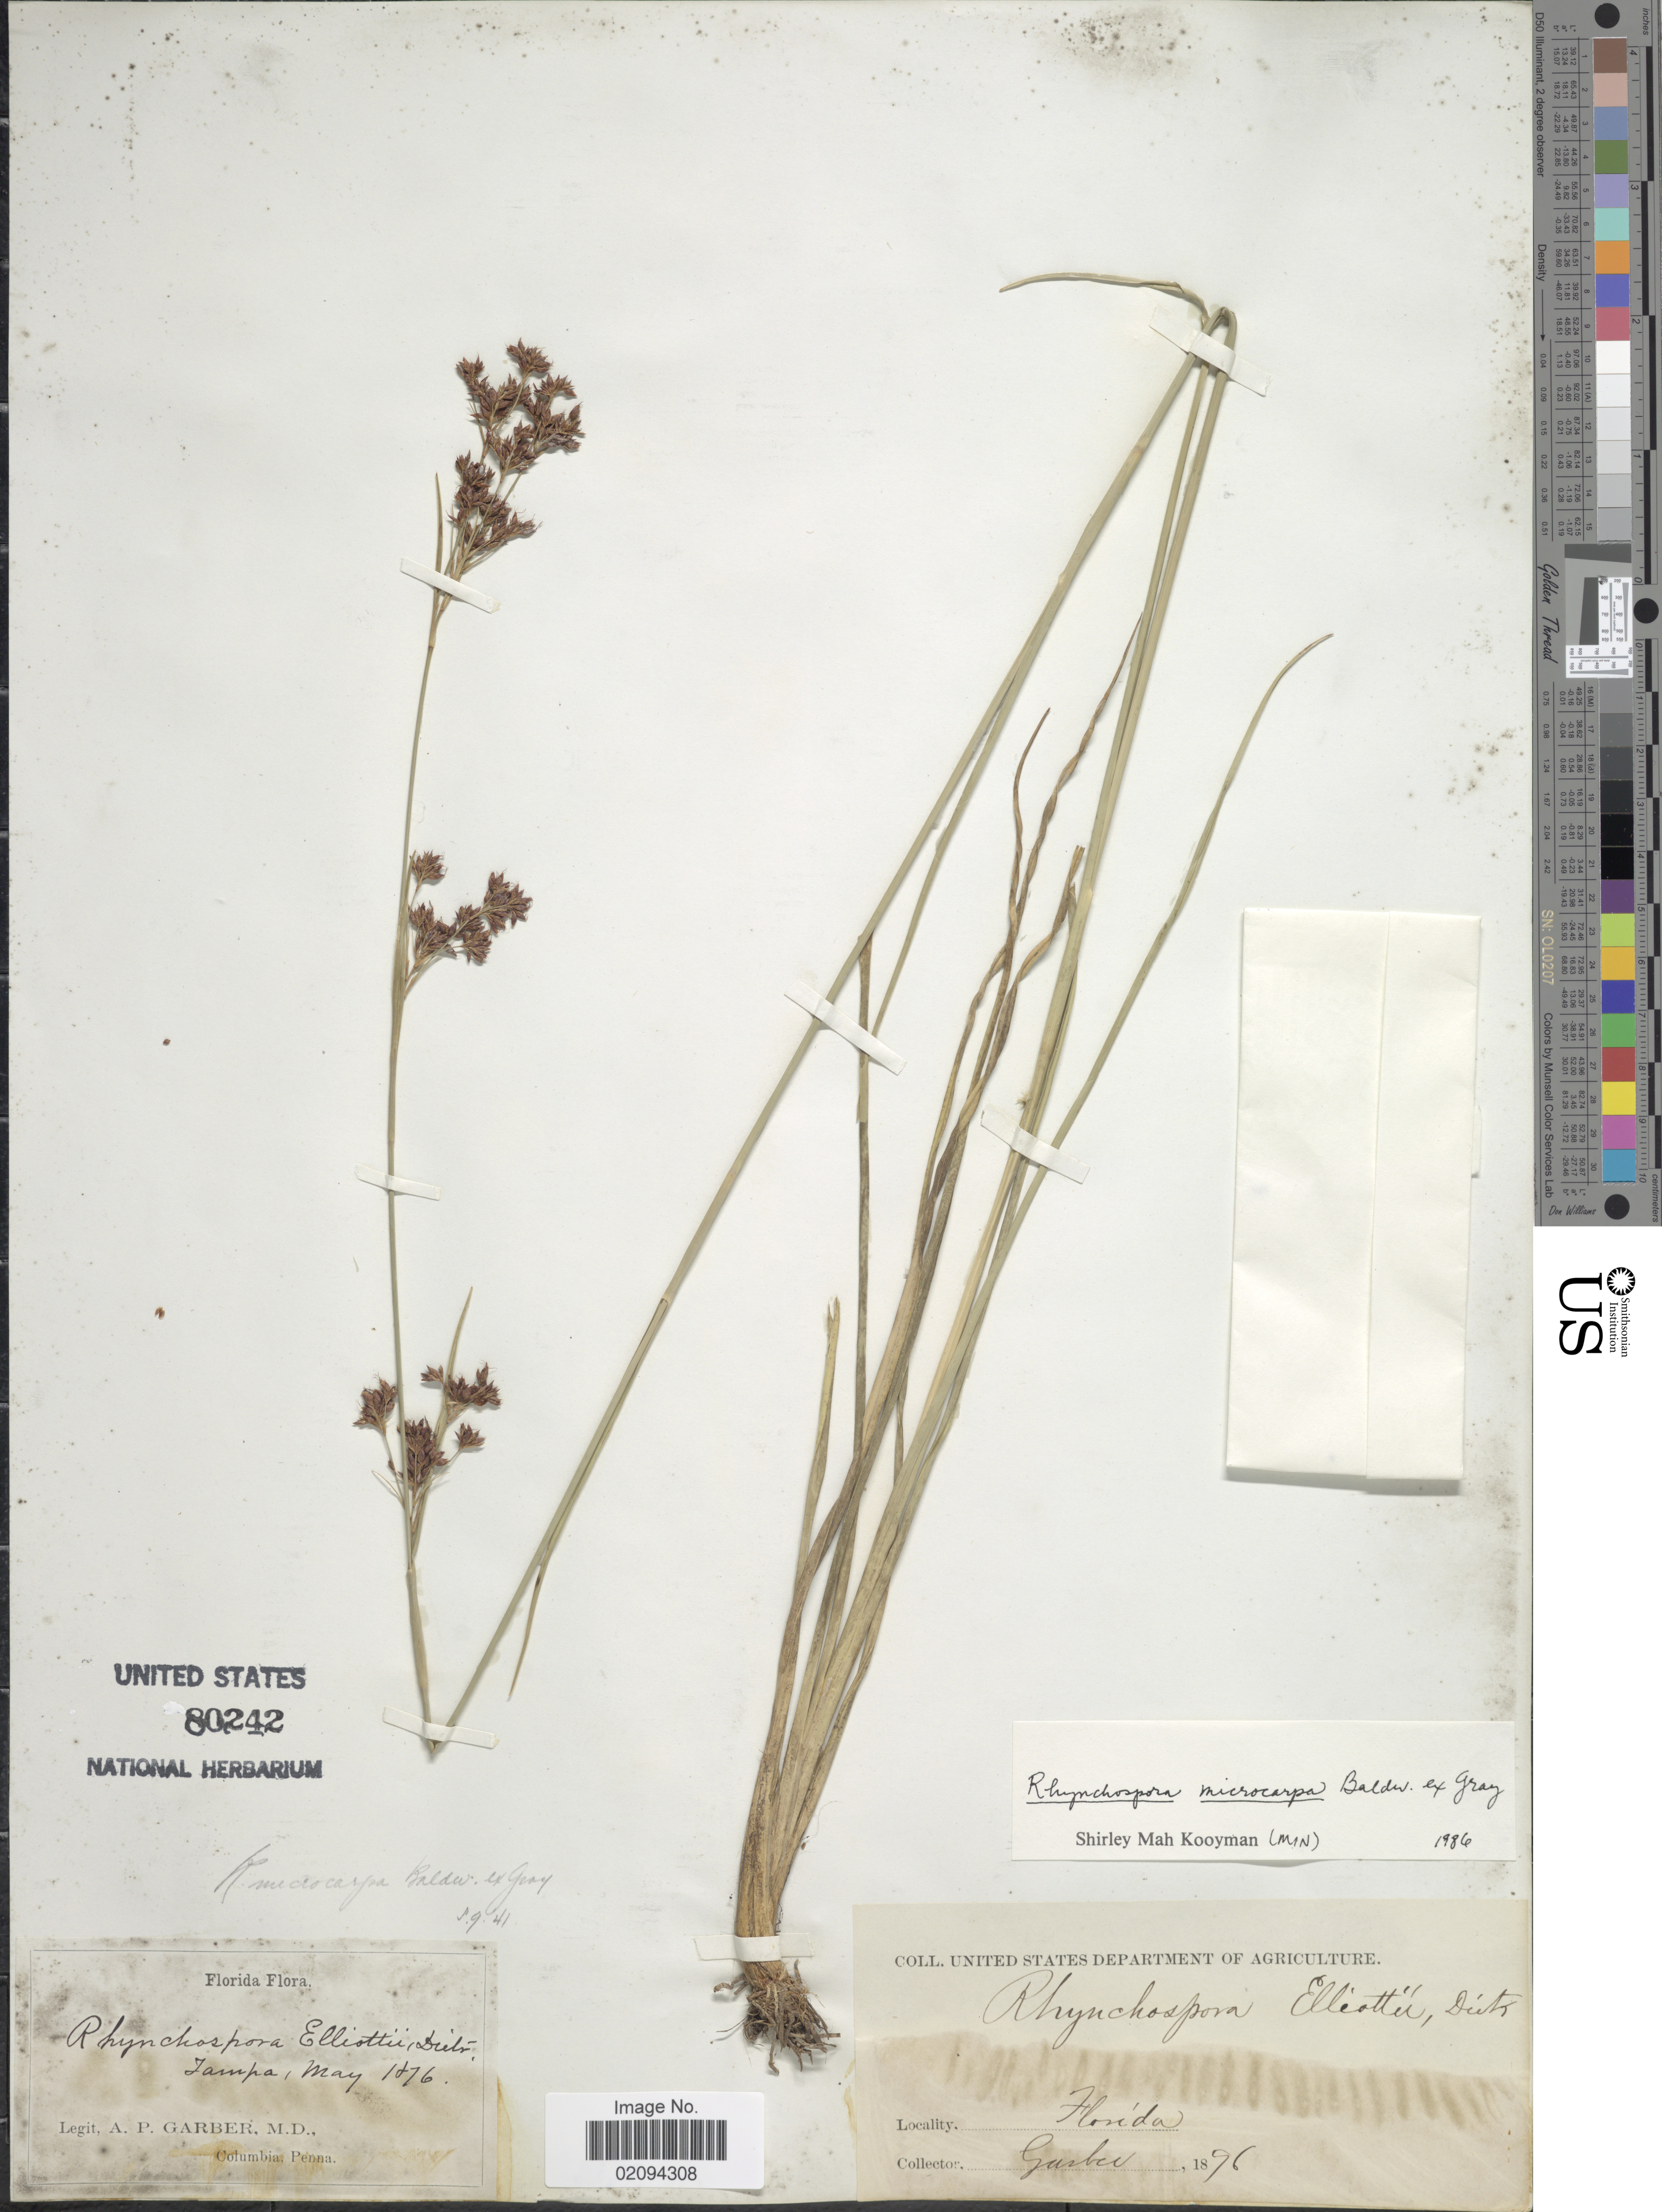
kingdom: Plantae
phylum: Tracheophyta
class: Liliopsida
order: Poales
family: Cyperaceae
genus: Rhynchospora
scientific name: Rhynchospora microcarpa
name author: Baldwin ex A. Gray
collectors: A. P. Garber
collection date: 1876-05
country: United States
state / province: Florida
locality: Tampa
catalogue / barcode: US 80242